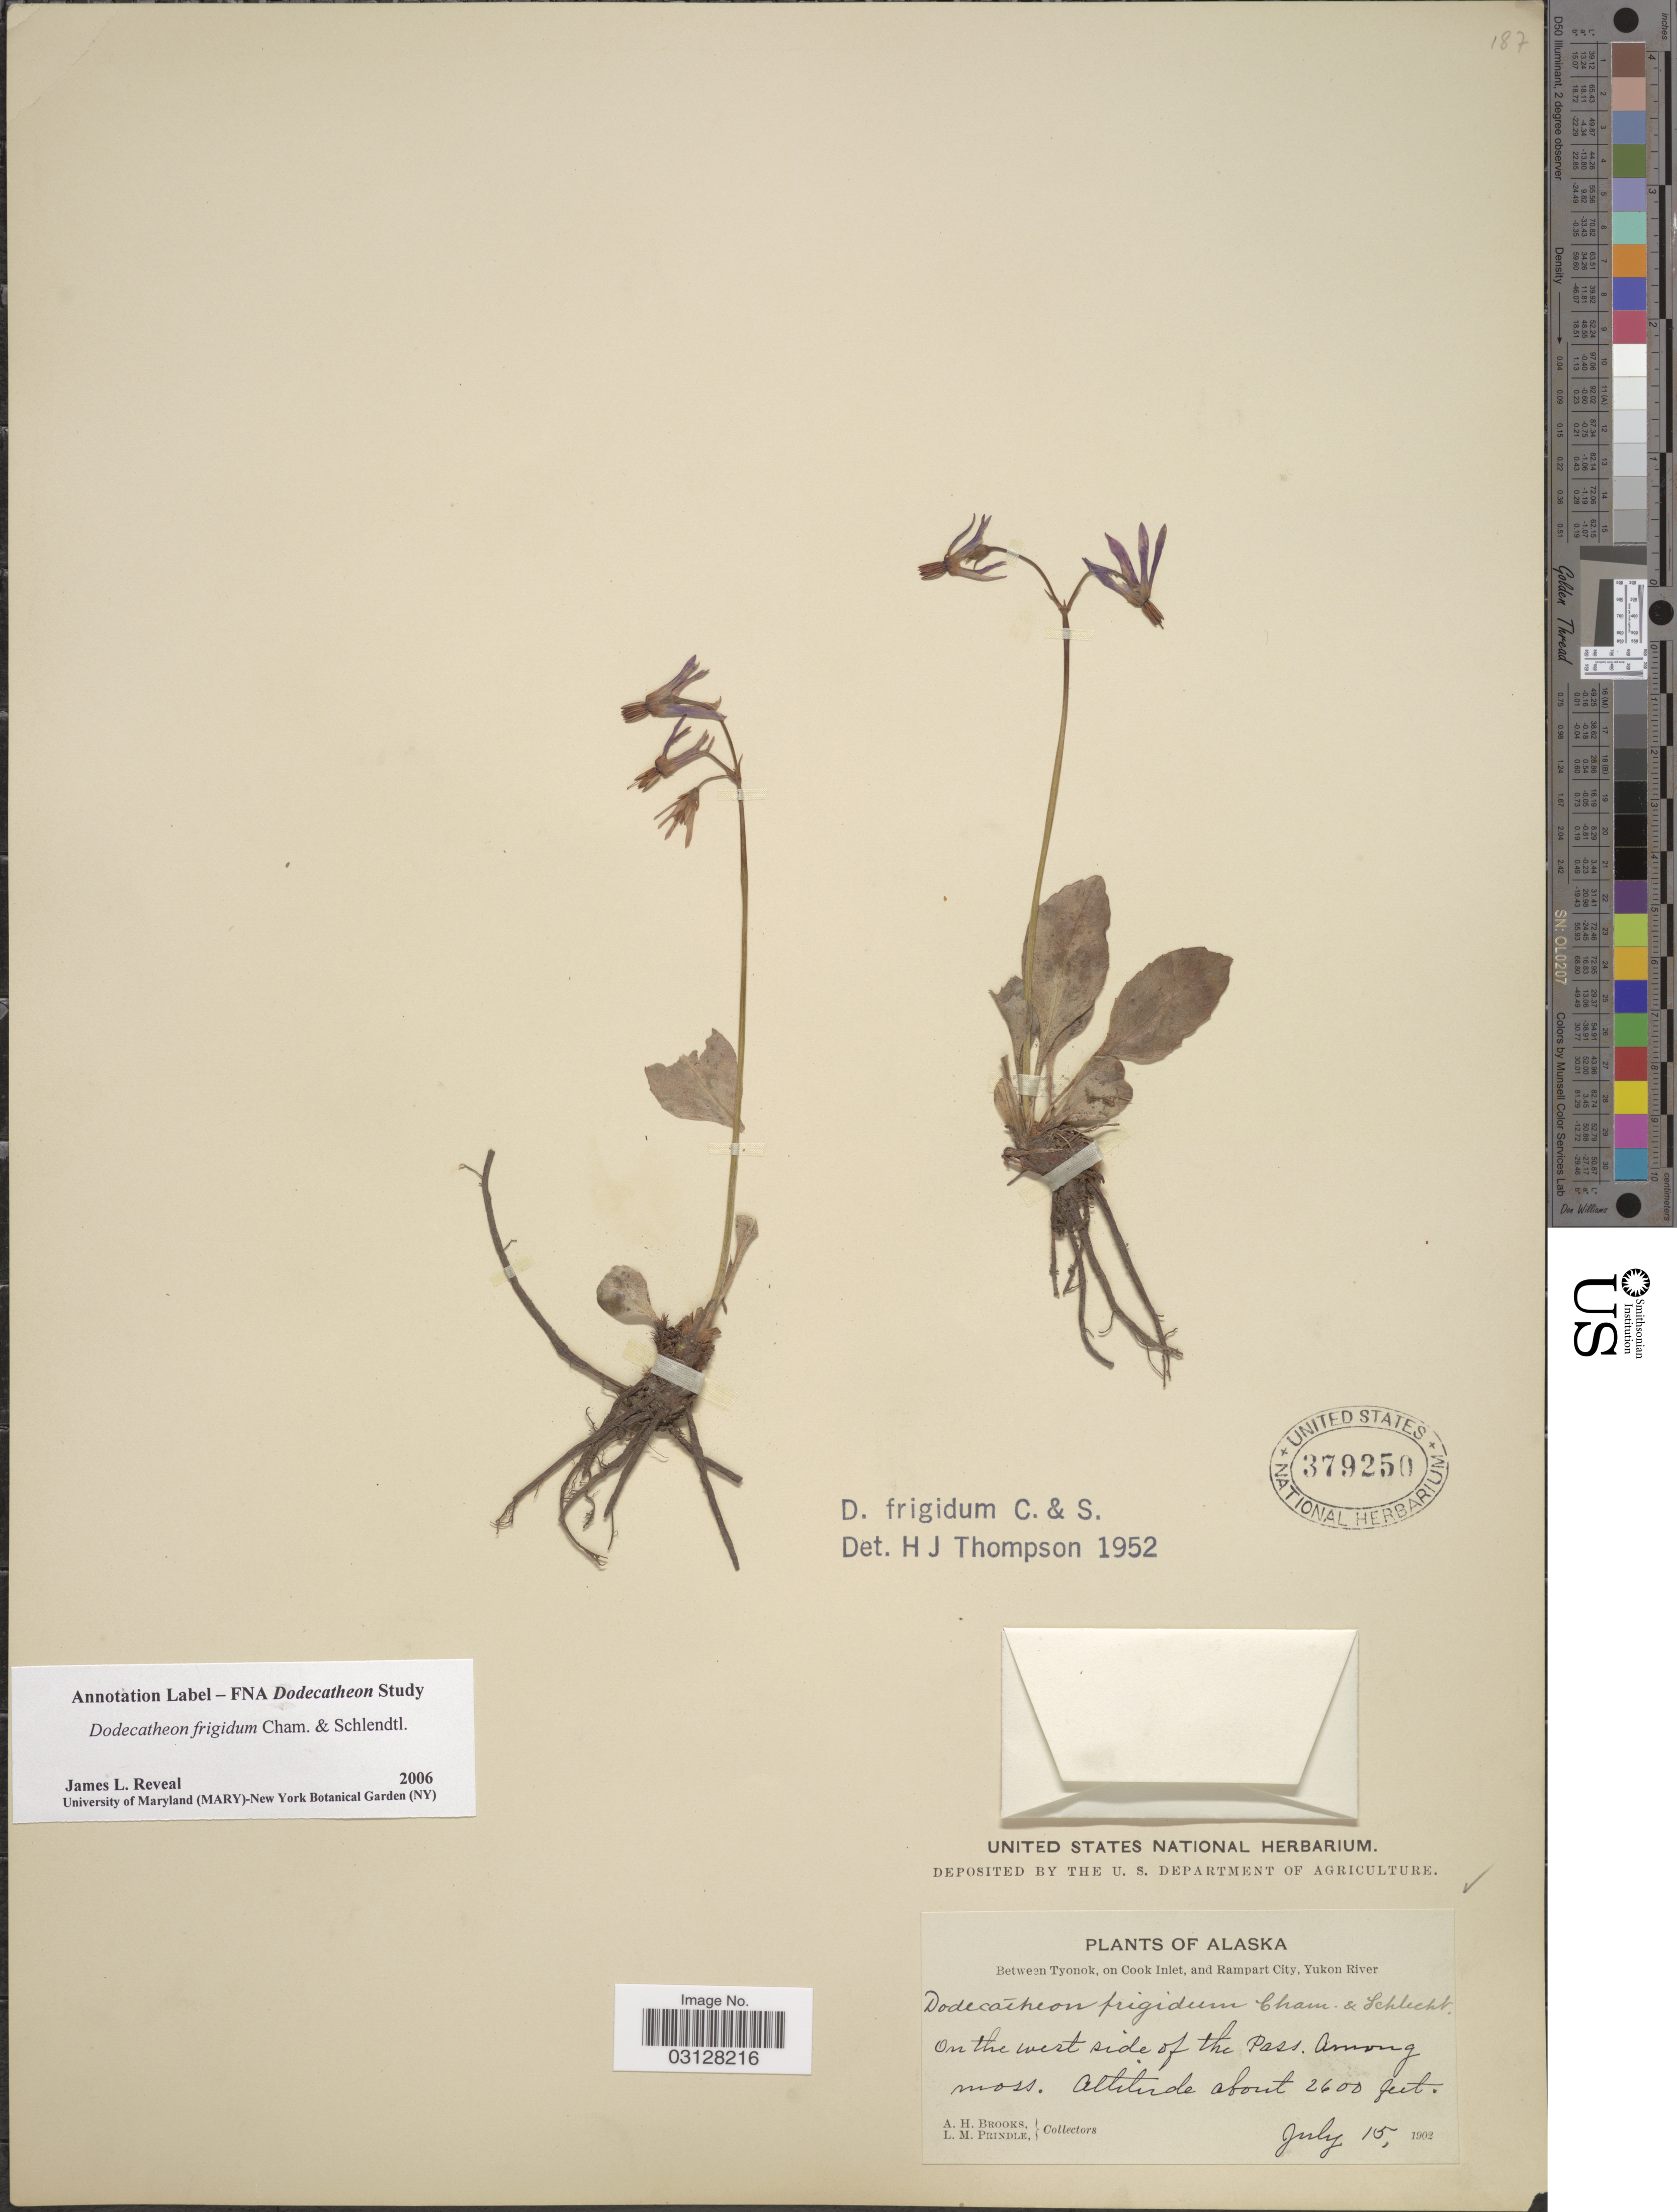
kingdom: Plantae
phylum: Tracheophyta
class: Magnoliopsida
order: Ericales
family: Primulaceae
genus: Dodecatheon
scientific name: Dodecatheon frigidum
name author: Cham. & Schltdl.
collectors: A. Brooks & L. Prindle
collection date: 1902-07-15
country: United States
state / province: Alaska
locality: Between Tyonok, on Cook Inlet, and Rampart City, Yukon River. On the west side of the pass.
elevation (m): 792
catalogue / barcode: US 379250